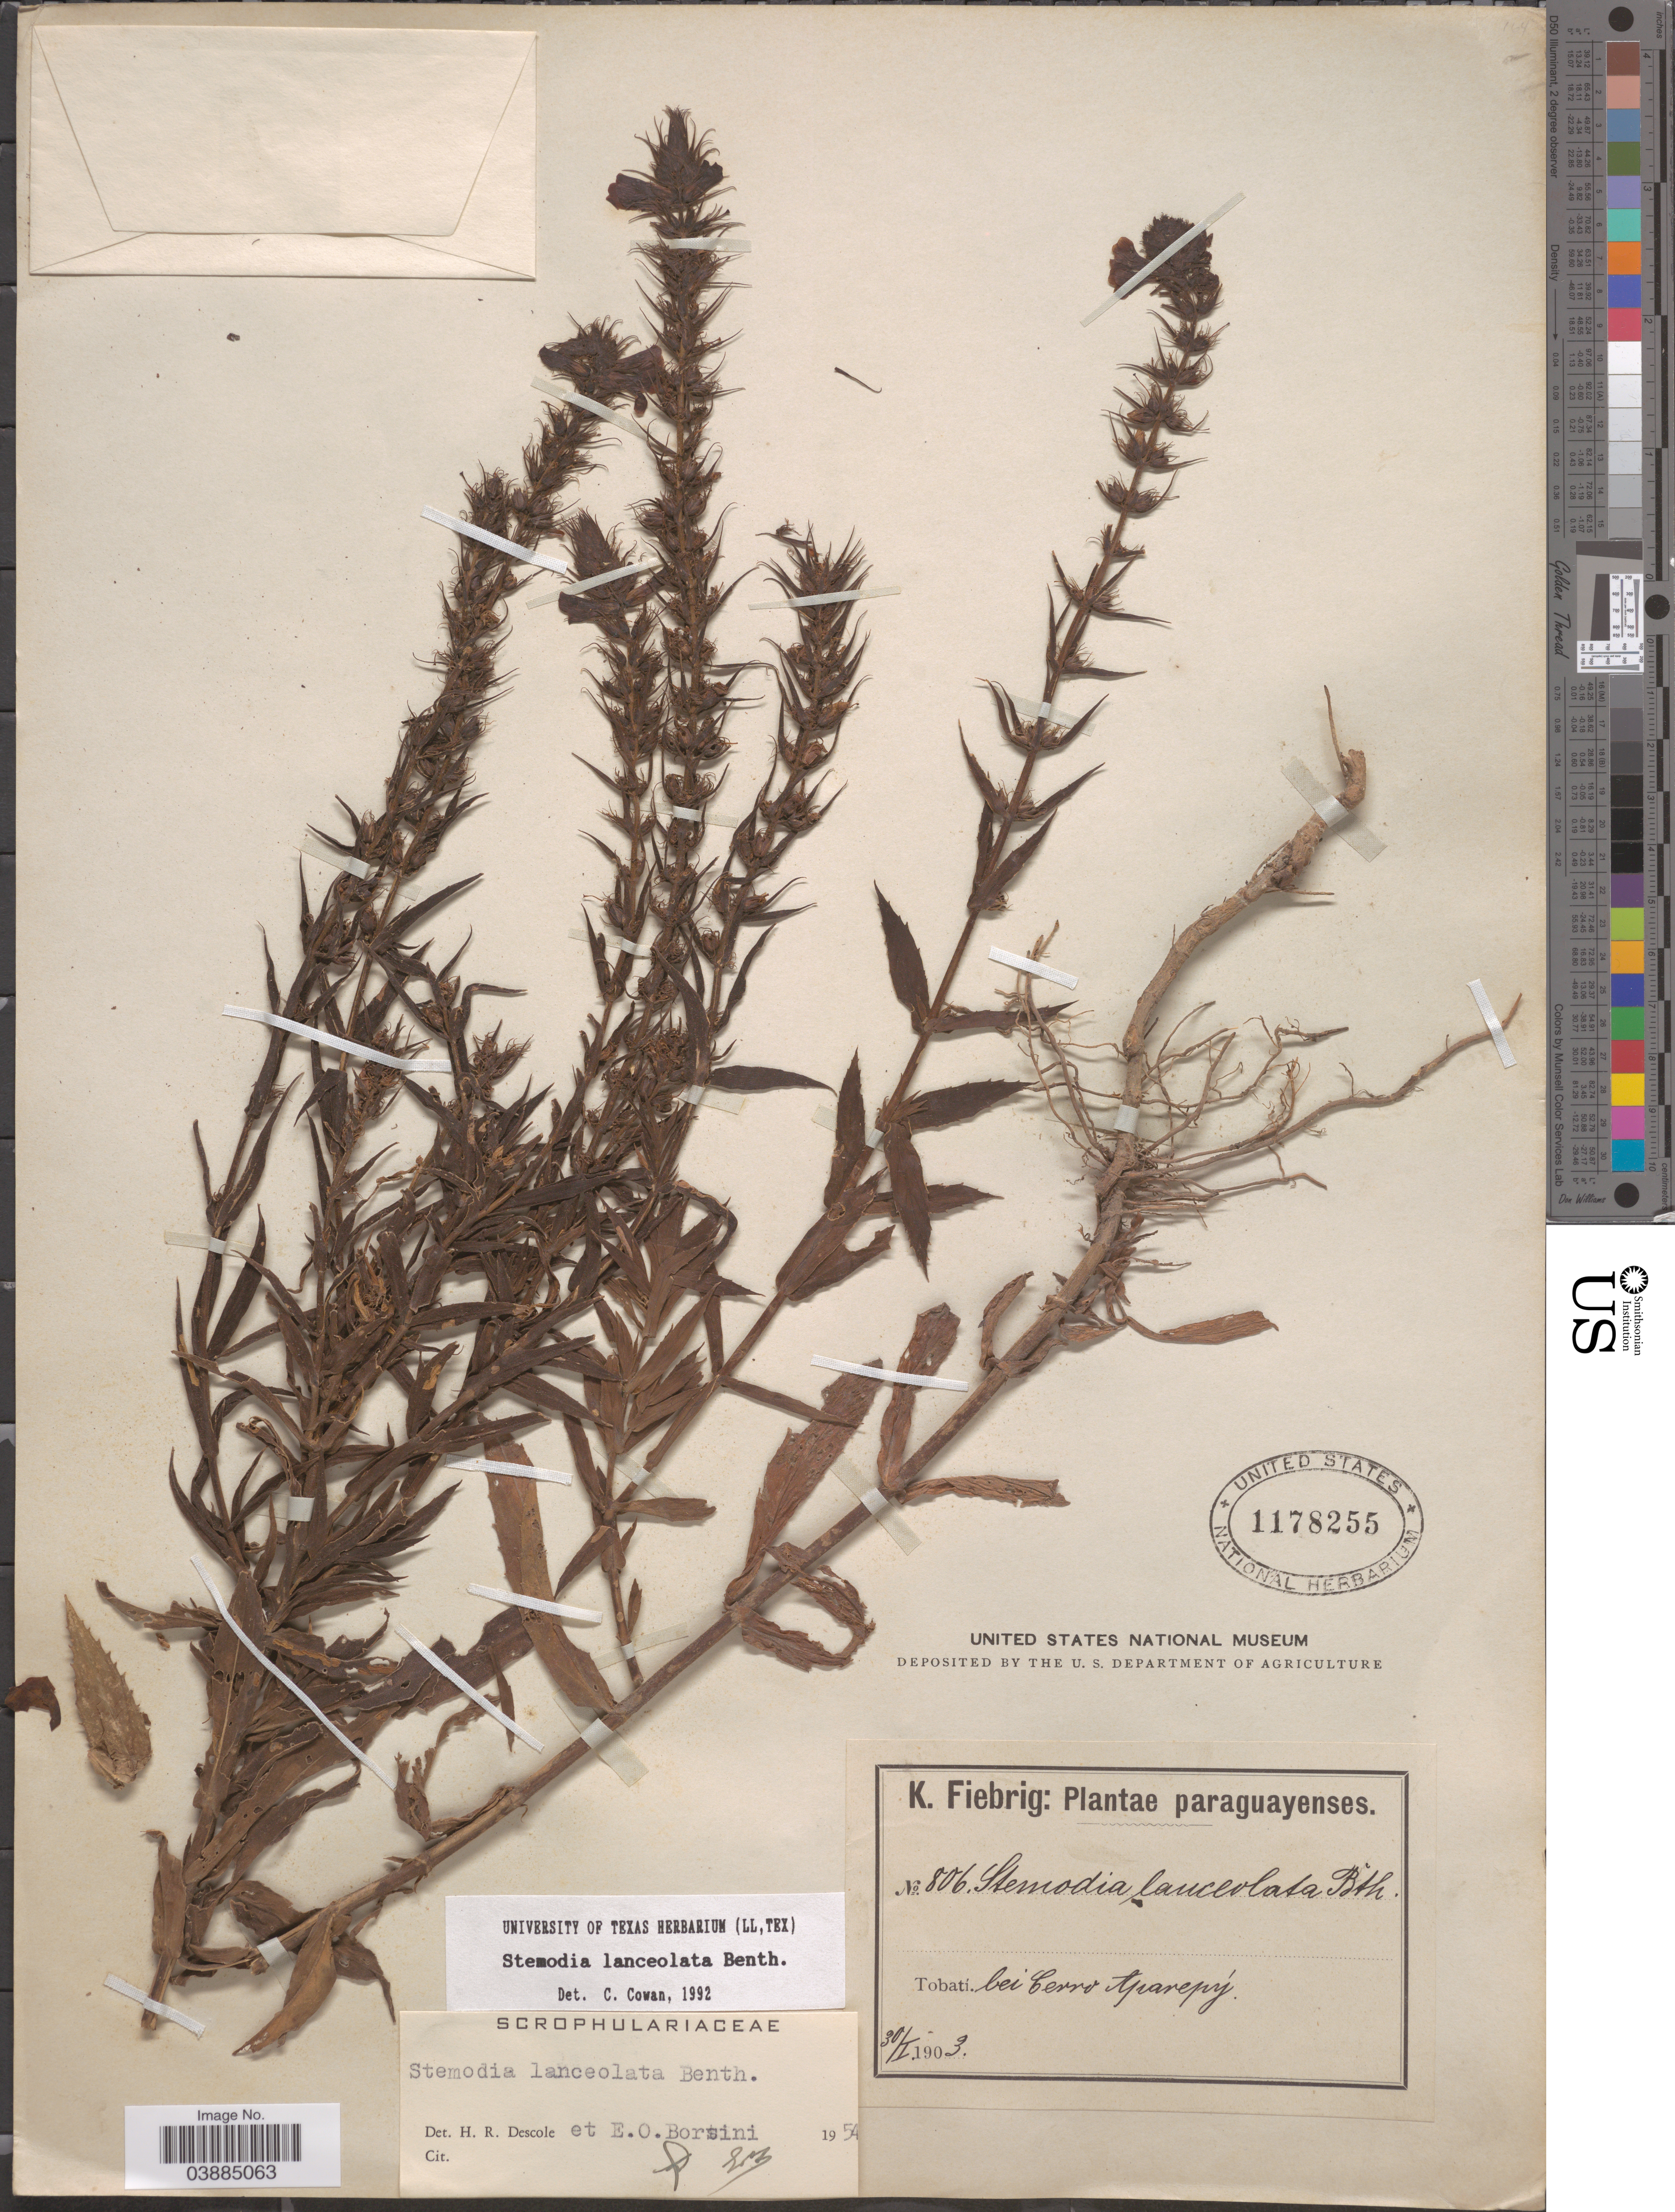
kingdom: Plantae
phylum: Tracheophyta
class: Magnoliopsida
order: Lamiales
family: Plantaginaceae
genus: Stemodia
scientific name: Stemodia lanceolata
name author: Benth.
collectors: K. Fiebrig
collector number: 806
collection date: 1903-01-30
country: Paraguay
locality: Tobatí bei Cerro Aparepy.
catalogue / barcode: US 1178255